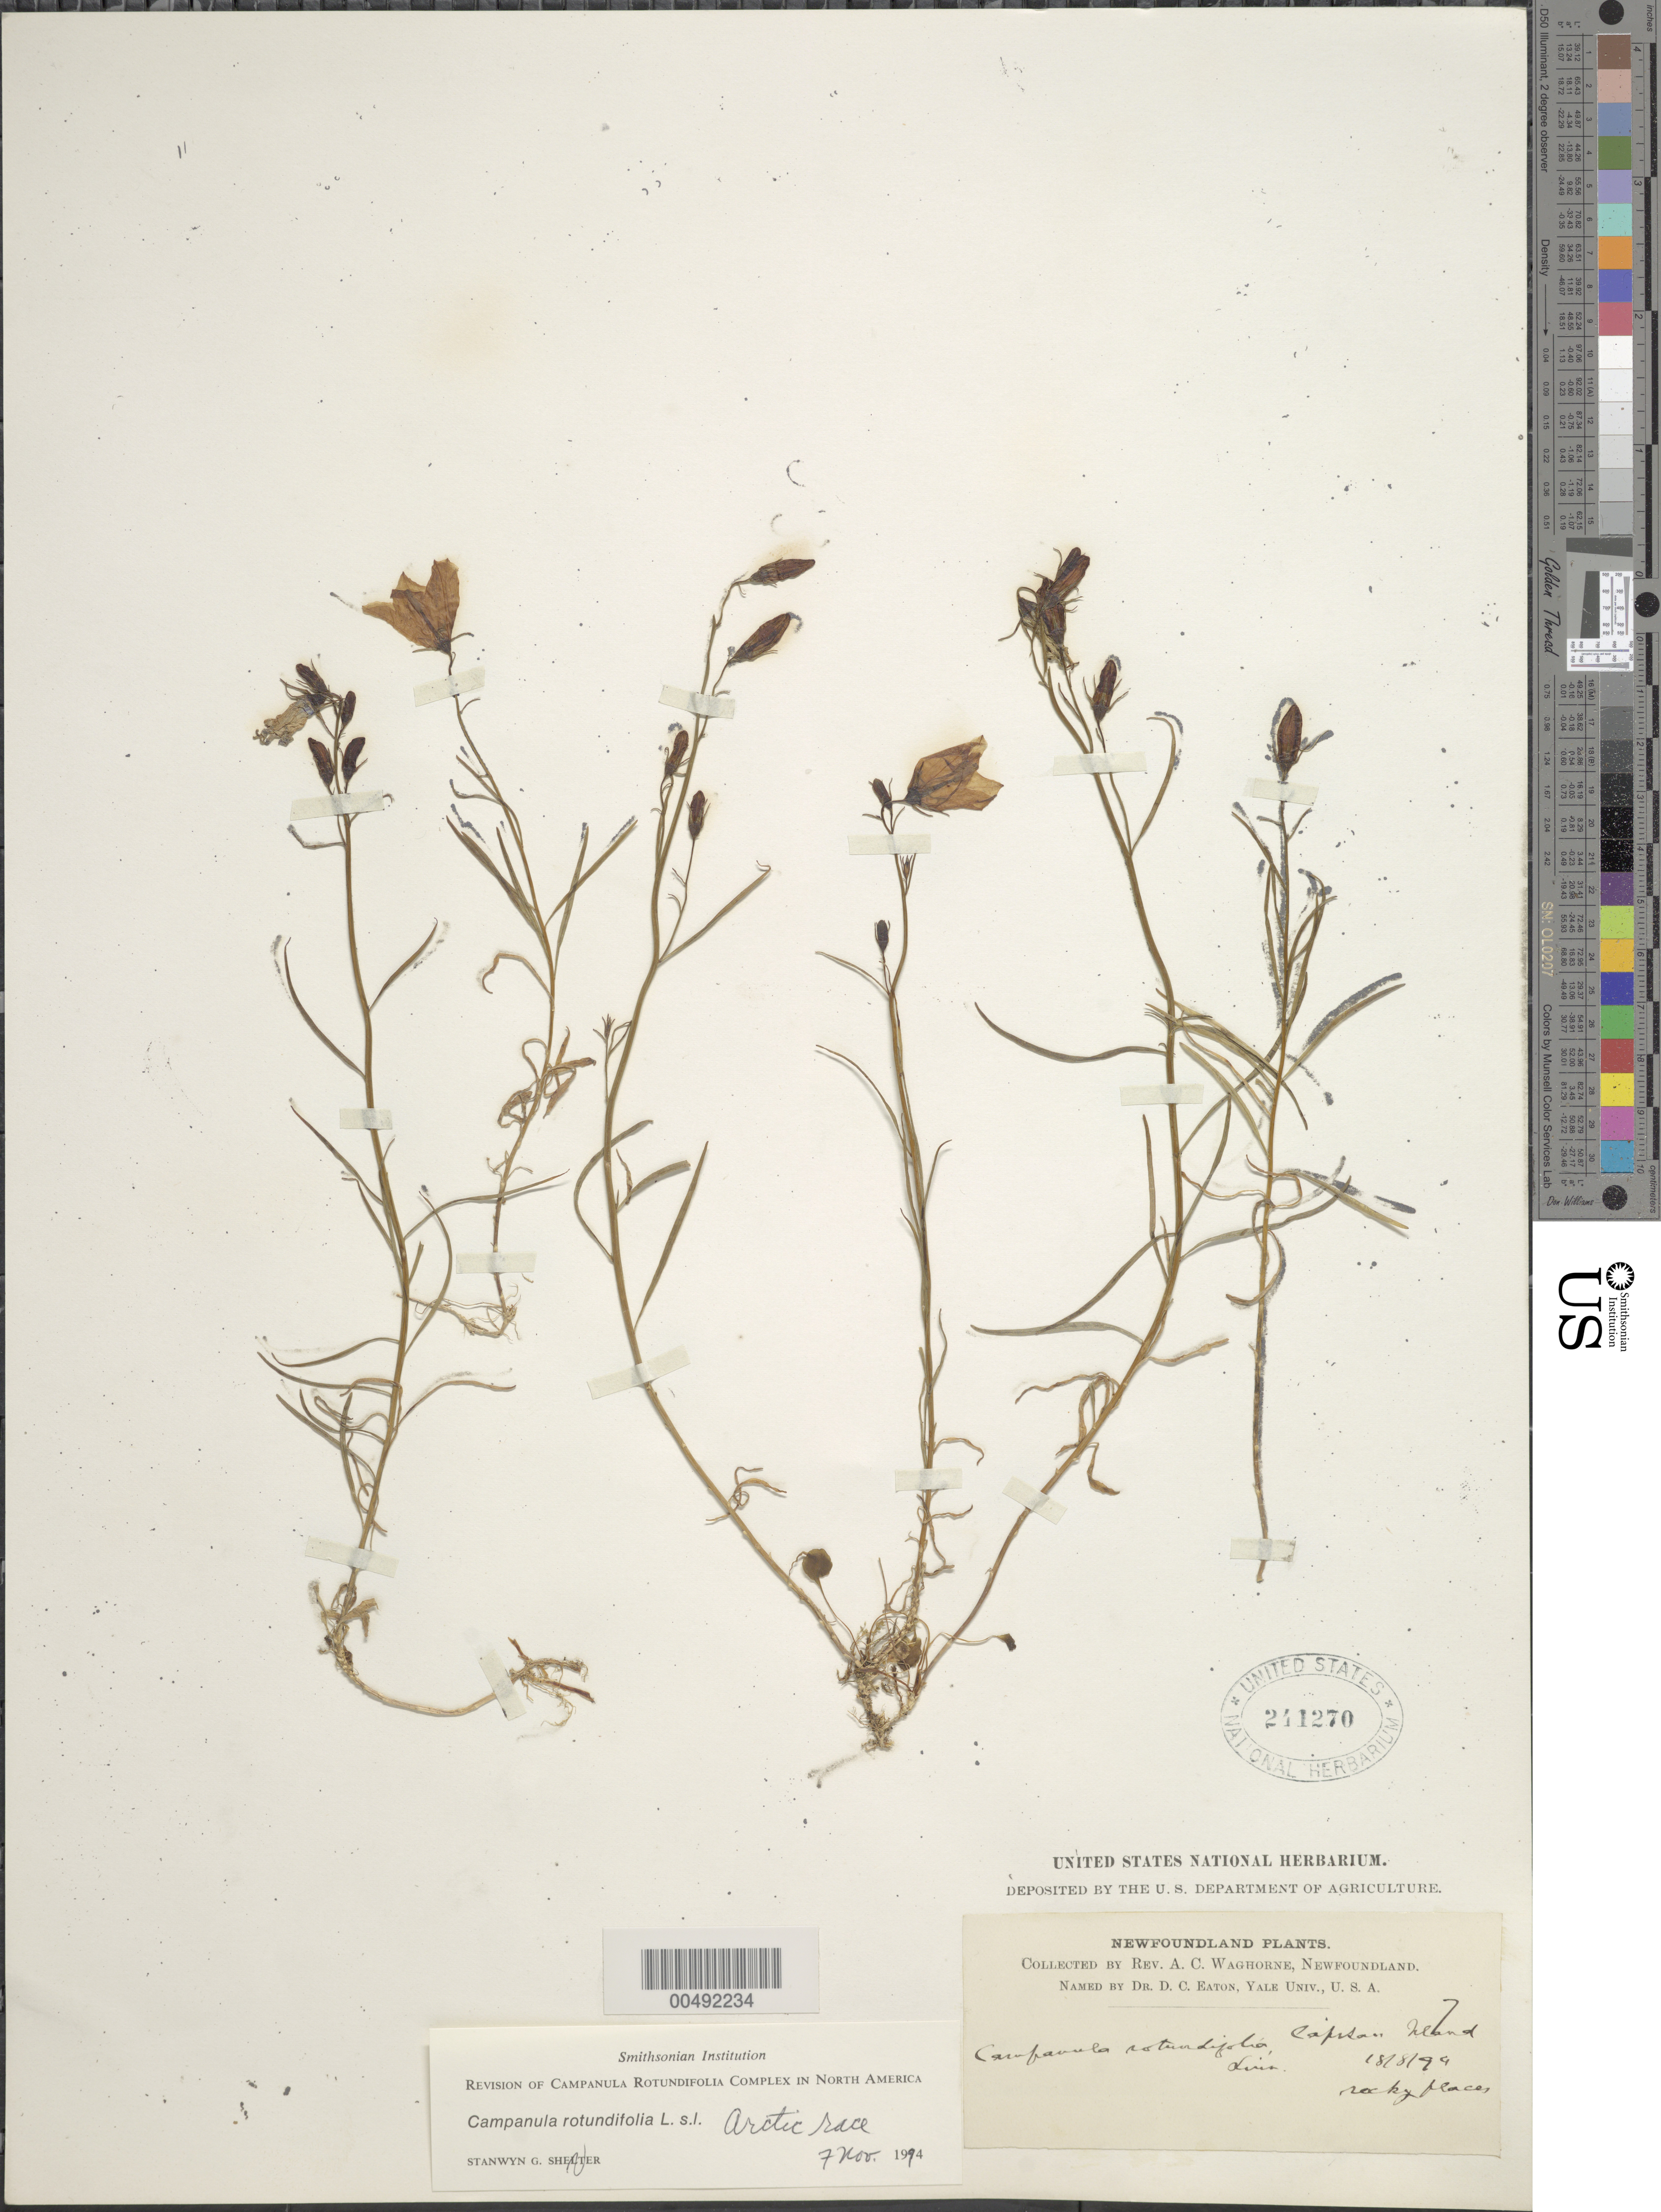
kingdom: Plantae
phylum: Tracheophyta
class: Magnoliopsida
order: Asterales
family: Campanulaceae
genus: Campanula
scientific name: Campanula rotundifolia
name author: L.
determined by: Eaton, D. C.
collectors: A. Waghorne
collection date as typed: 18 Aug 1894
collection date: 1894-08-18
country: Canada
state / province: Newfoundland and Labrador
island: Capstan Island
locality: Capstan Island, possibly at Flowers Cove off Capstan Point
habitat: rocky places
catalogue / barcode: US 241270